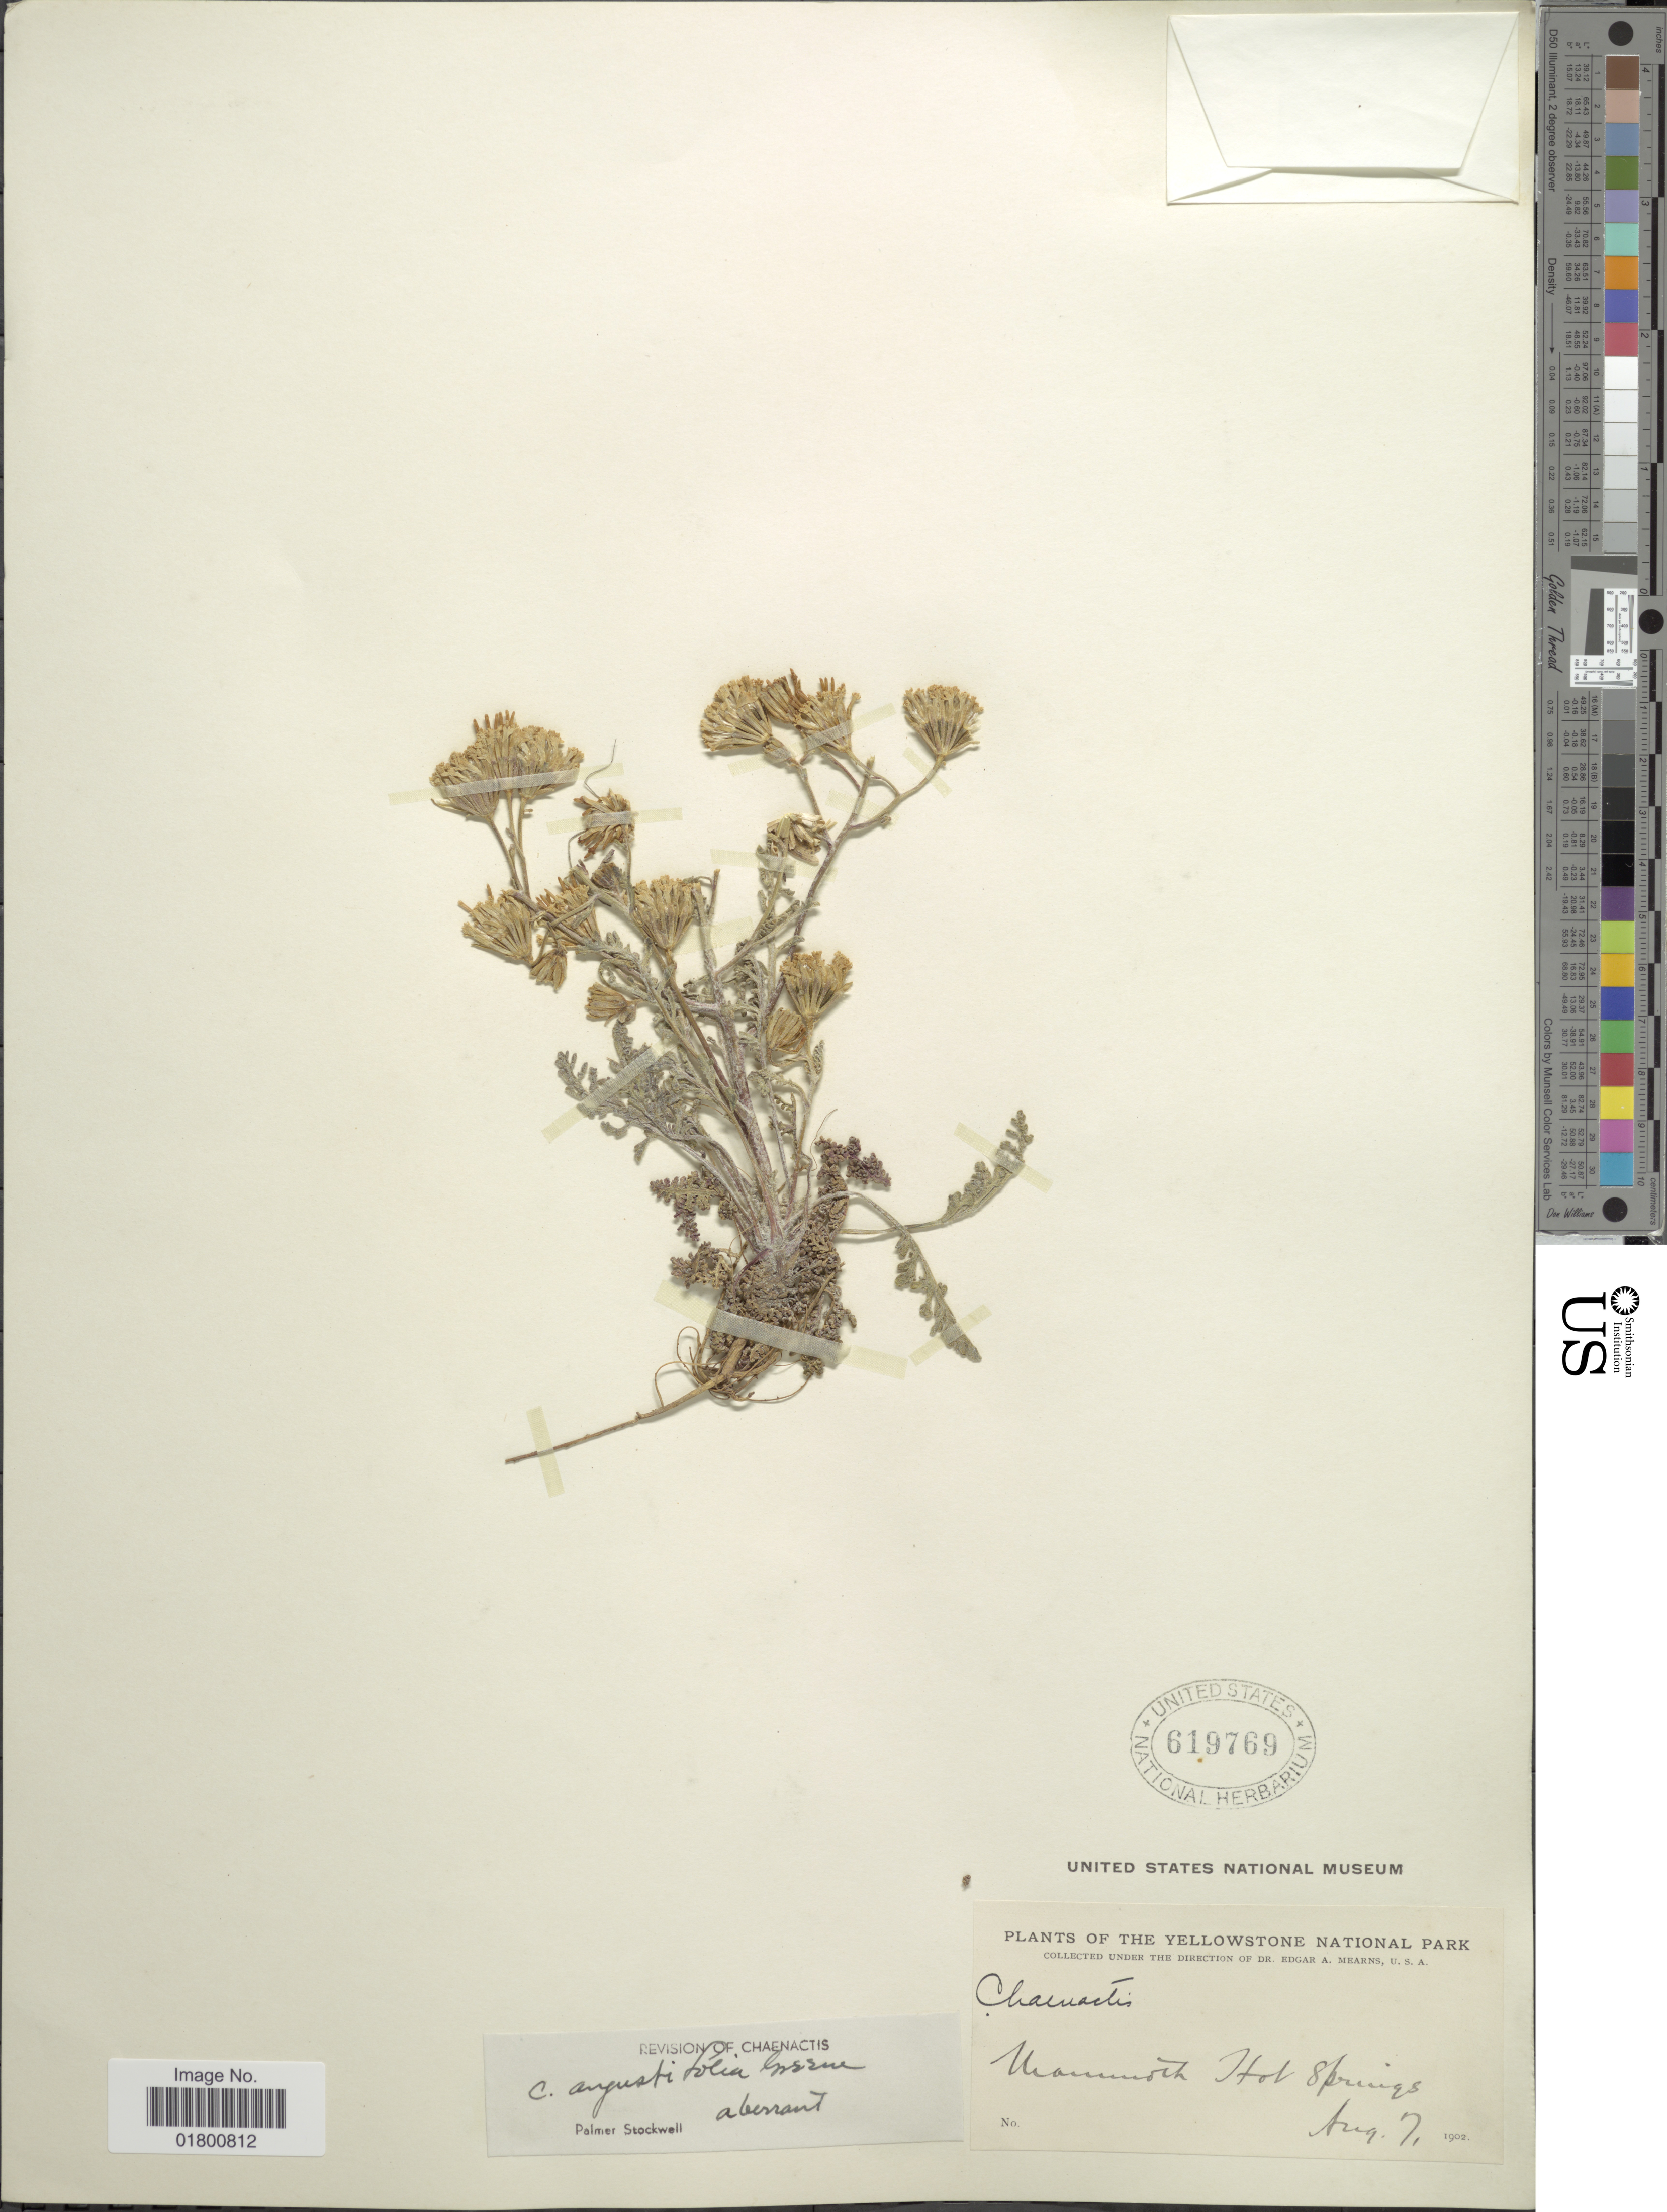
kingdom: Plantae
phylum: Tracheophyta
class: Magnoliopsida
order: Asterales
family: Asteraceae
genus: Chaenactis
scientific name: Chaenactis angustifolia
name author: Greene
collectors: E. A. Mearns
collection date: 1902-08-07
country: United States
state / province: Wyoming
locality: The Yellowstone National Park, Mammoth Hot Springs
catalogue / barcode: US 619769